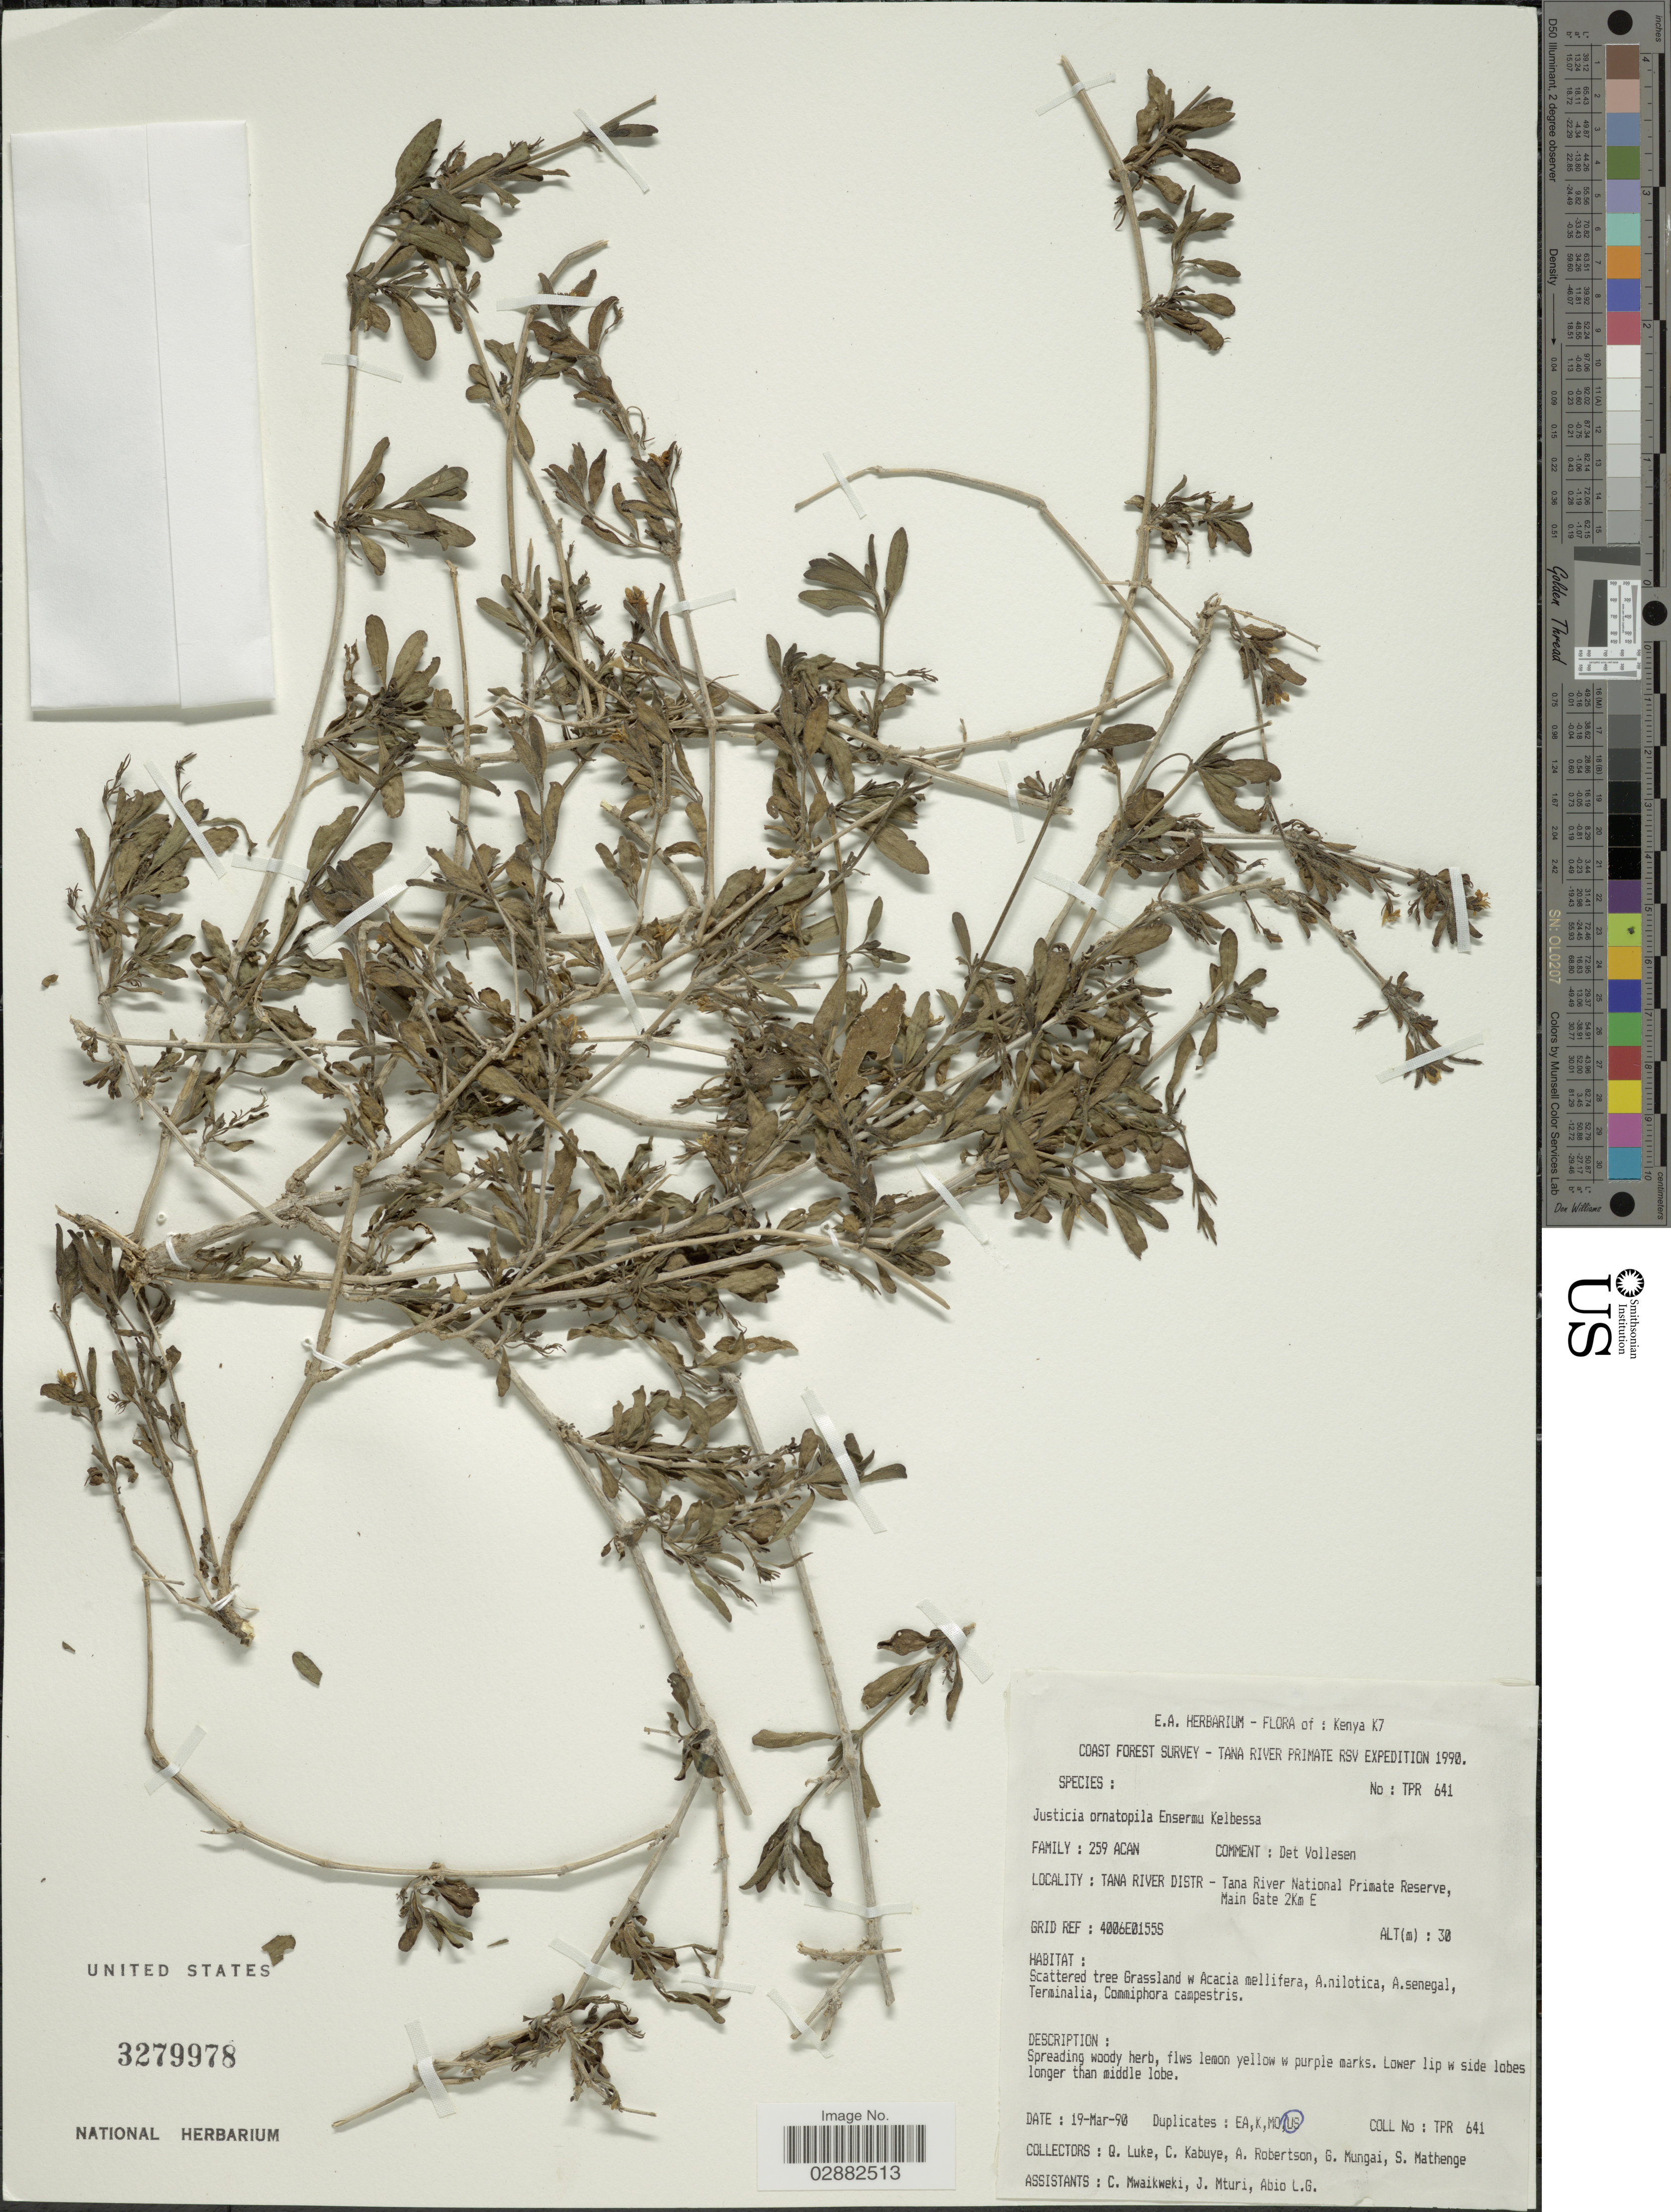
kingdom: Plantae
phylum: Tracheophyta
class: Magnoliopsida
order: Lamiales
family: Acanthaceae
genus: Justicia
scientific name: Justicia ornatopila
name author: Ensermu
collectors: Q. Luke, C. Kabuye, A. Robertson, G. Mungai & S. Mathenge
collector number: TPR641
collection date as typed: Transcribed d/m/y: 19/3/90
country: Kenya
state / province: Tana River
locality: K7, Tana River Distr - Tana River National Primate Reserve, Main Gate 2Km E.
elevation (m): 30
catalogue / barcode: US 3279978